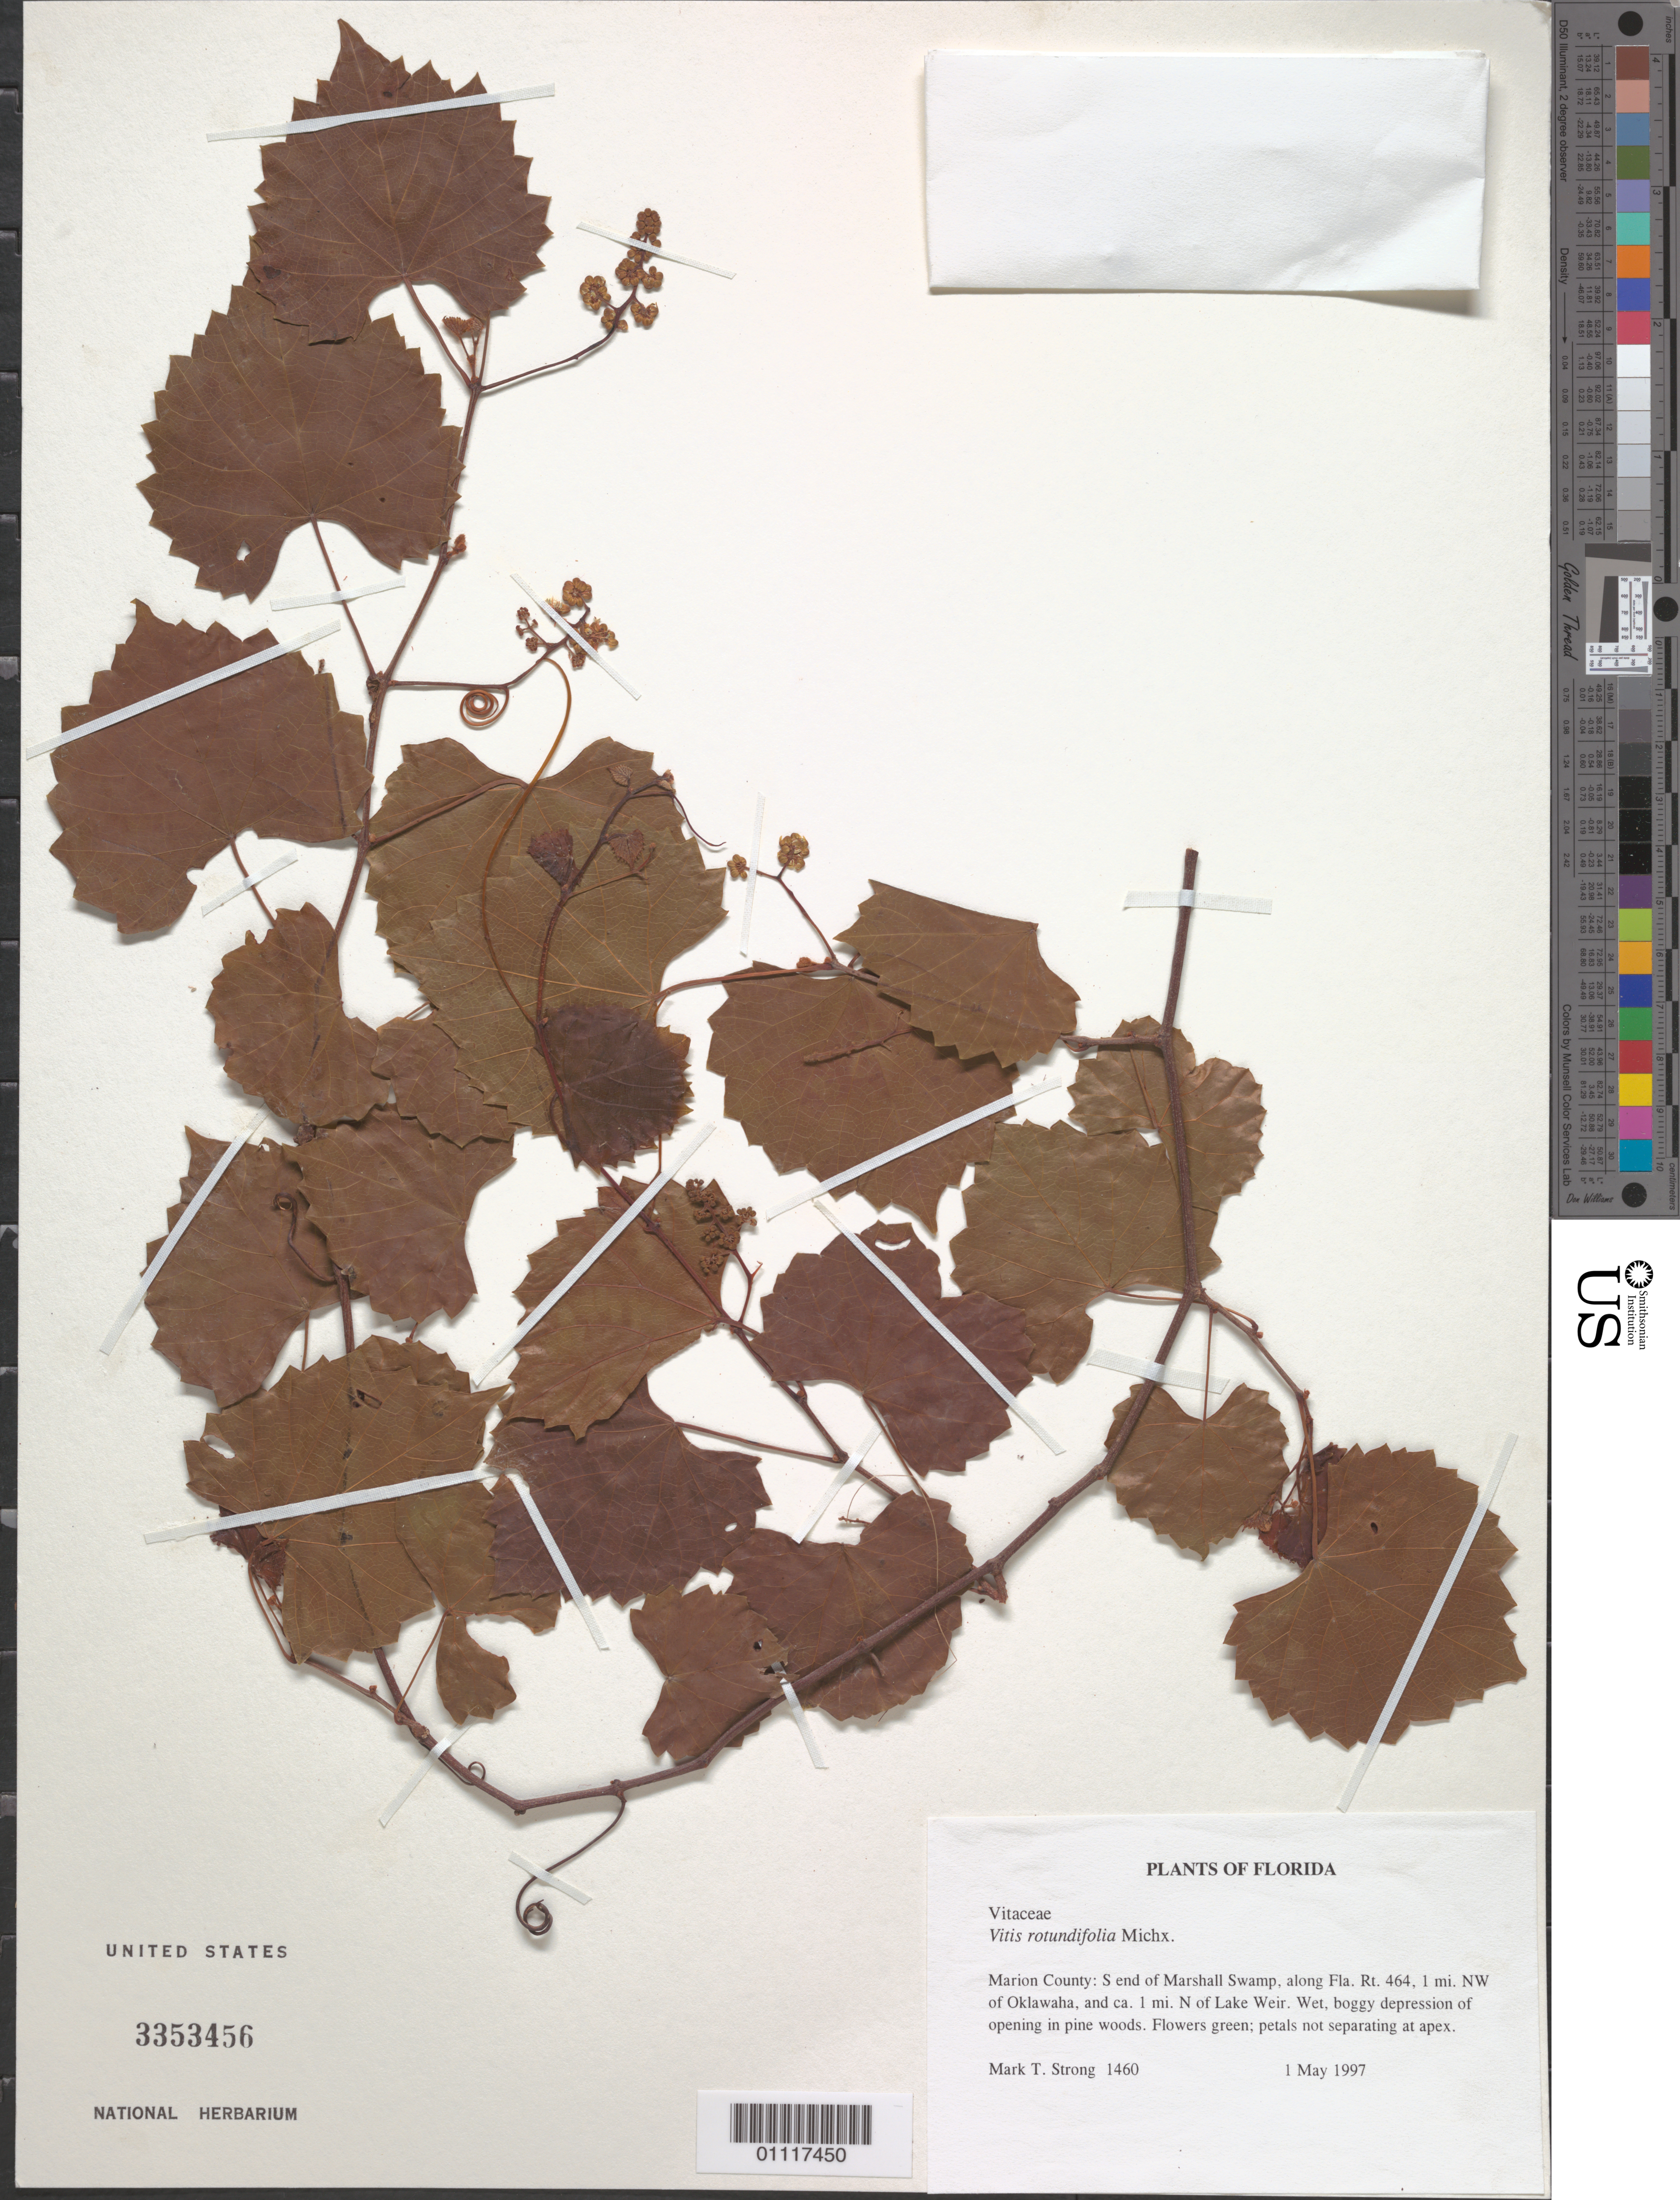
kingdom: Plantae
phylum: Tracheophyta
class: Magnoliopsida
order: Vitales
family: Vitaceae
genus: Vitis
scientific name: Vitis rotundifolia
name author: Michx.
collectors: M. T. Strong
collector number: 1460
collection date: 1997-05-01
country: United States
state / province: Florida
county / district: Marion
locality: S end of Marshall Swamp, along Fla. Rt. 464, 1 mi. NW of Oklawaha, and ca. 1 mi. N of Lake Weir.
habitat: Wet, boggy depression of opening in pine woods.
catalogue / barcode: US 3353456